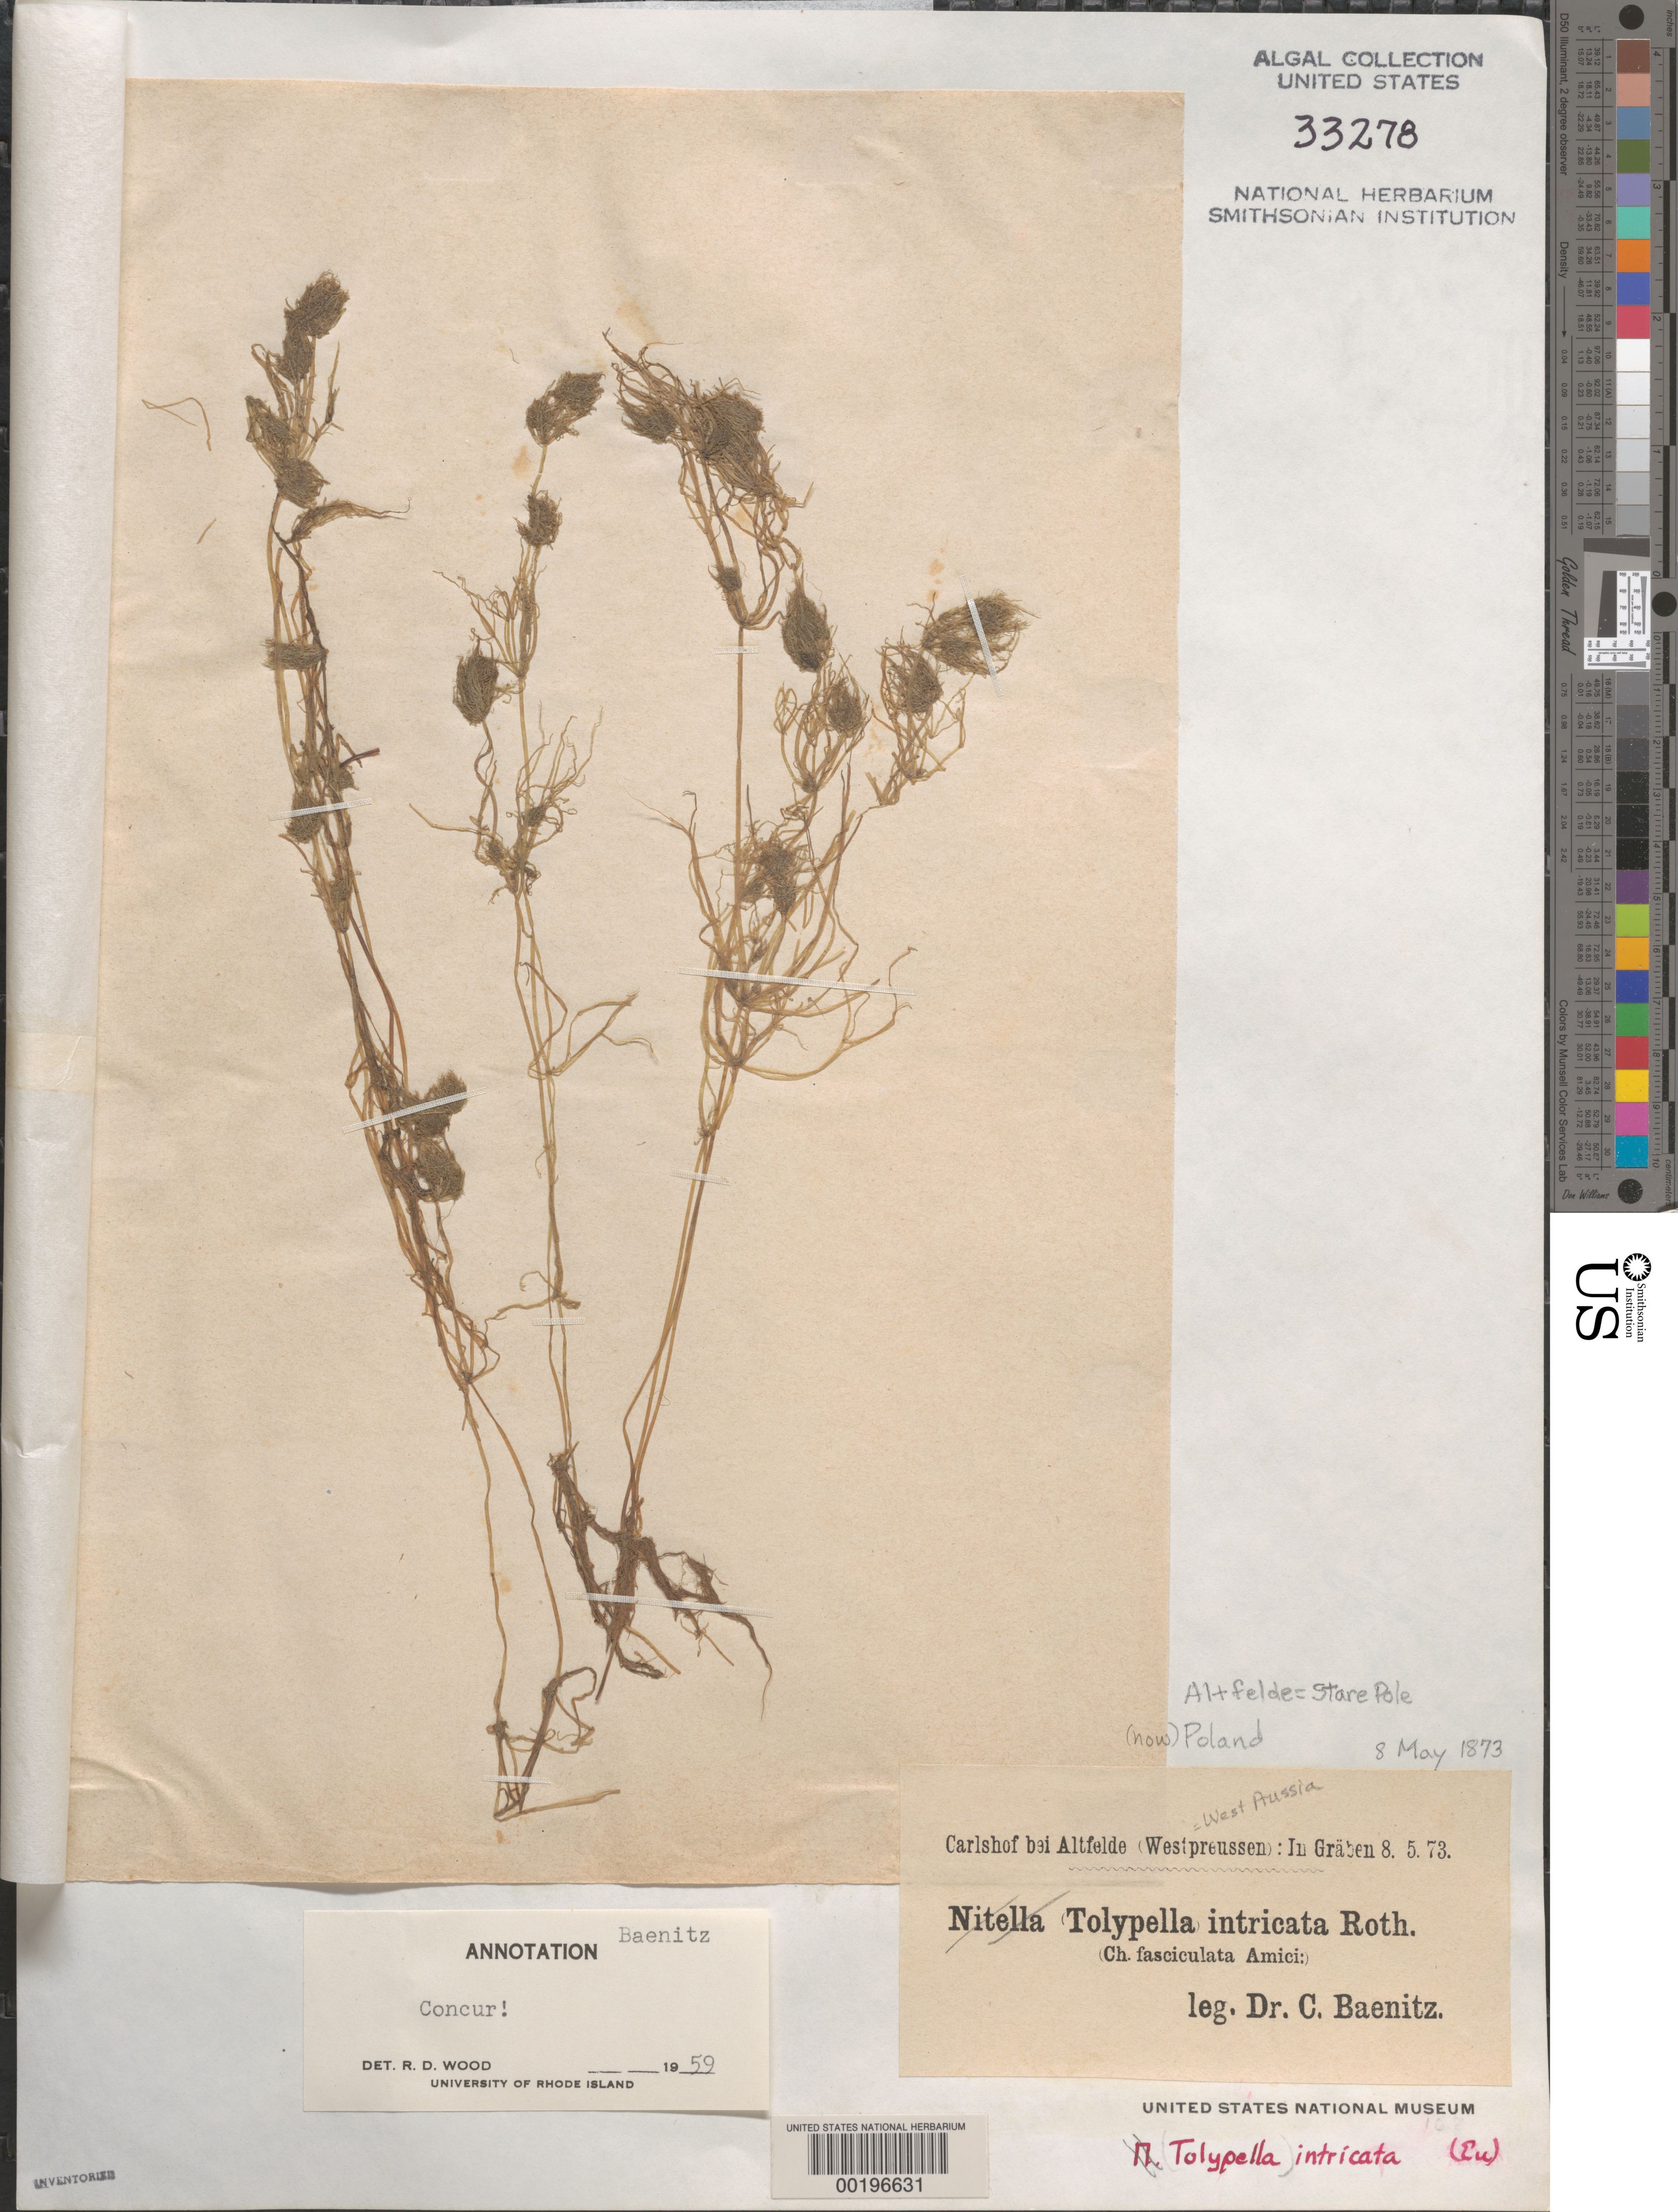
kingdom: Plantae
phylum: Charophyta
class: Charophyceae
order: Charales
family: Characeae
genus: Tolypella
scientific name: Tolypella intricata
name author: (Trentepohl in Roth) Leonhardi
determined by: Wood, R. D.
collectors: C. G. Baenitz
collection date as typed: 08 May 1873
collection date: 1873-05-08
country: Poland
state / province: Pomorskie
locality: Carlshof near Stare Pole (Altfelde, Westpreussen)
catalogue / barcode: US 33278